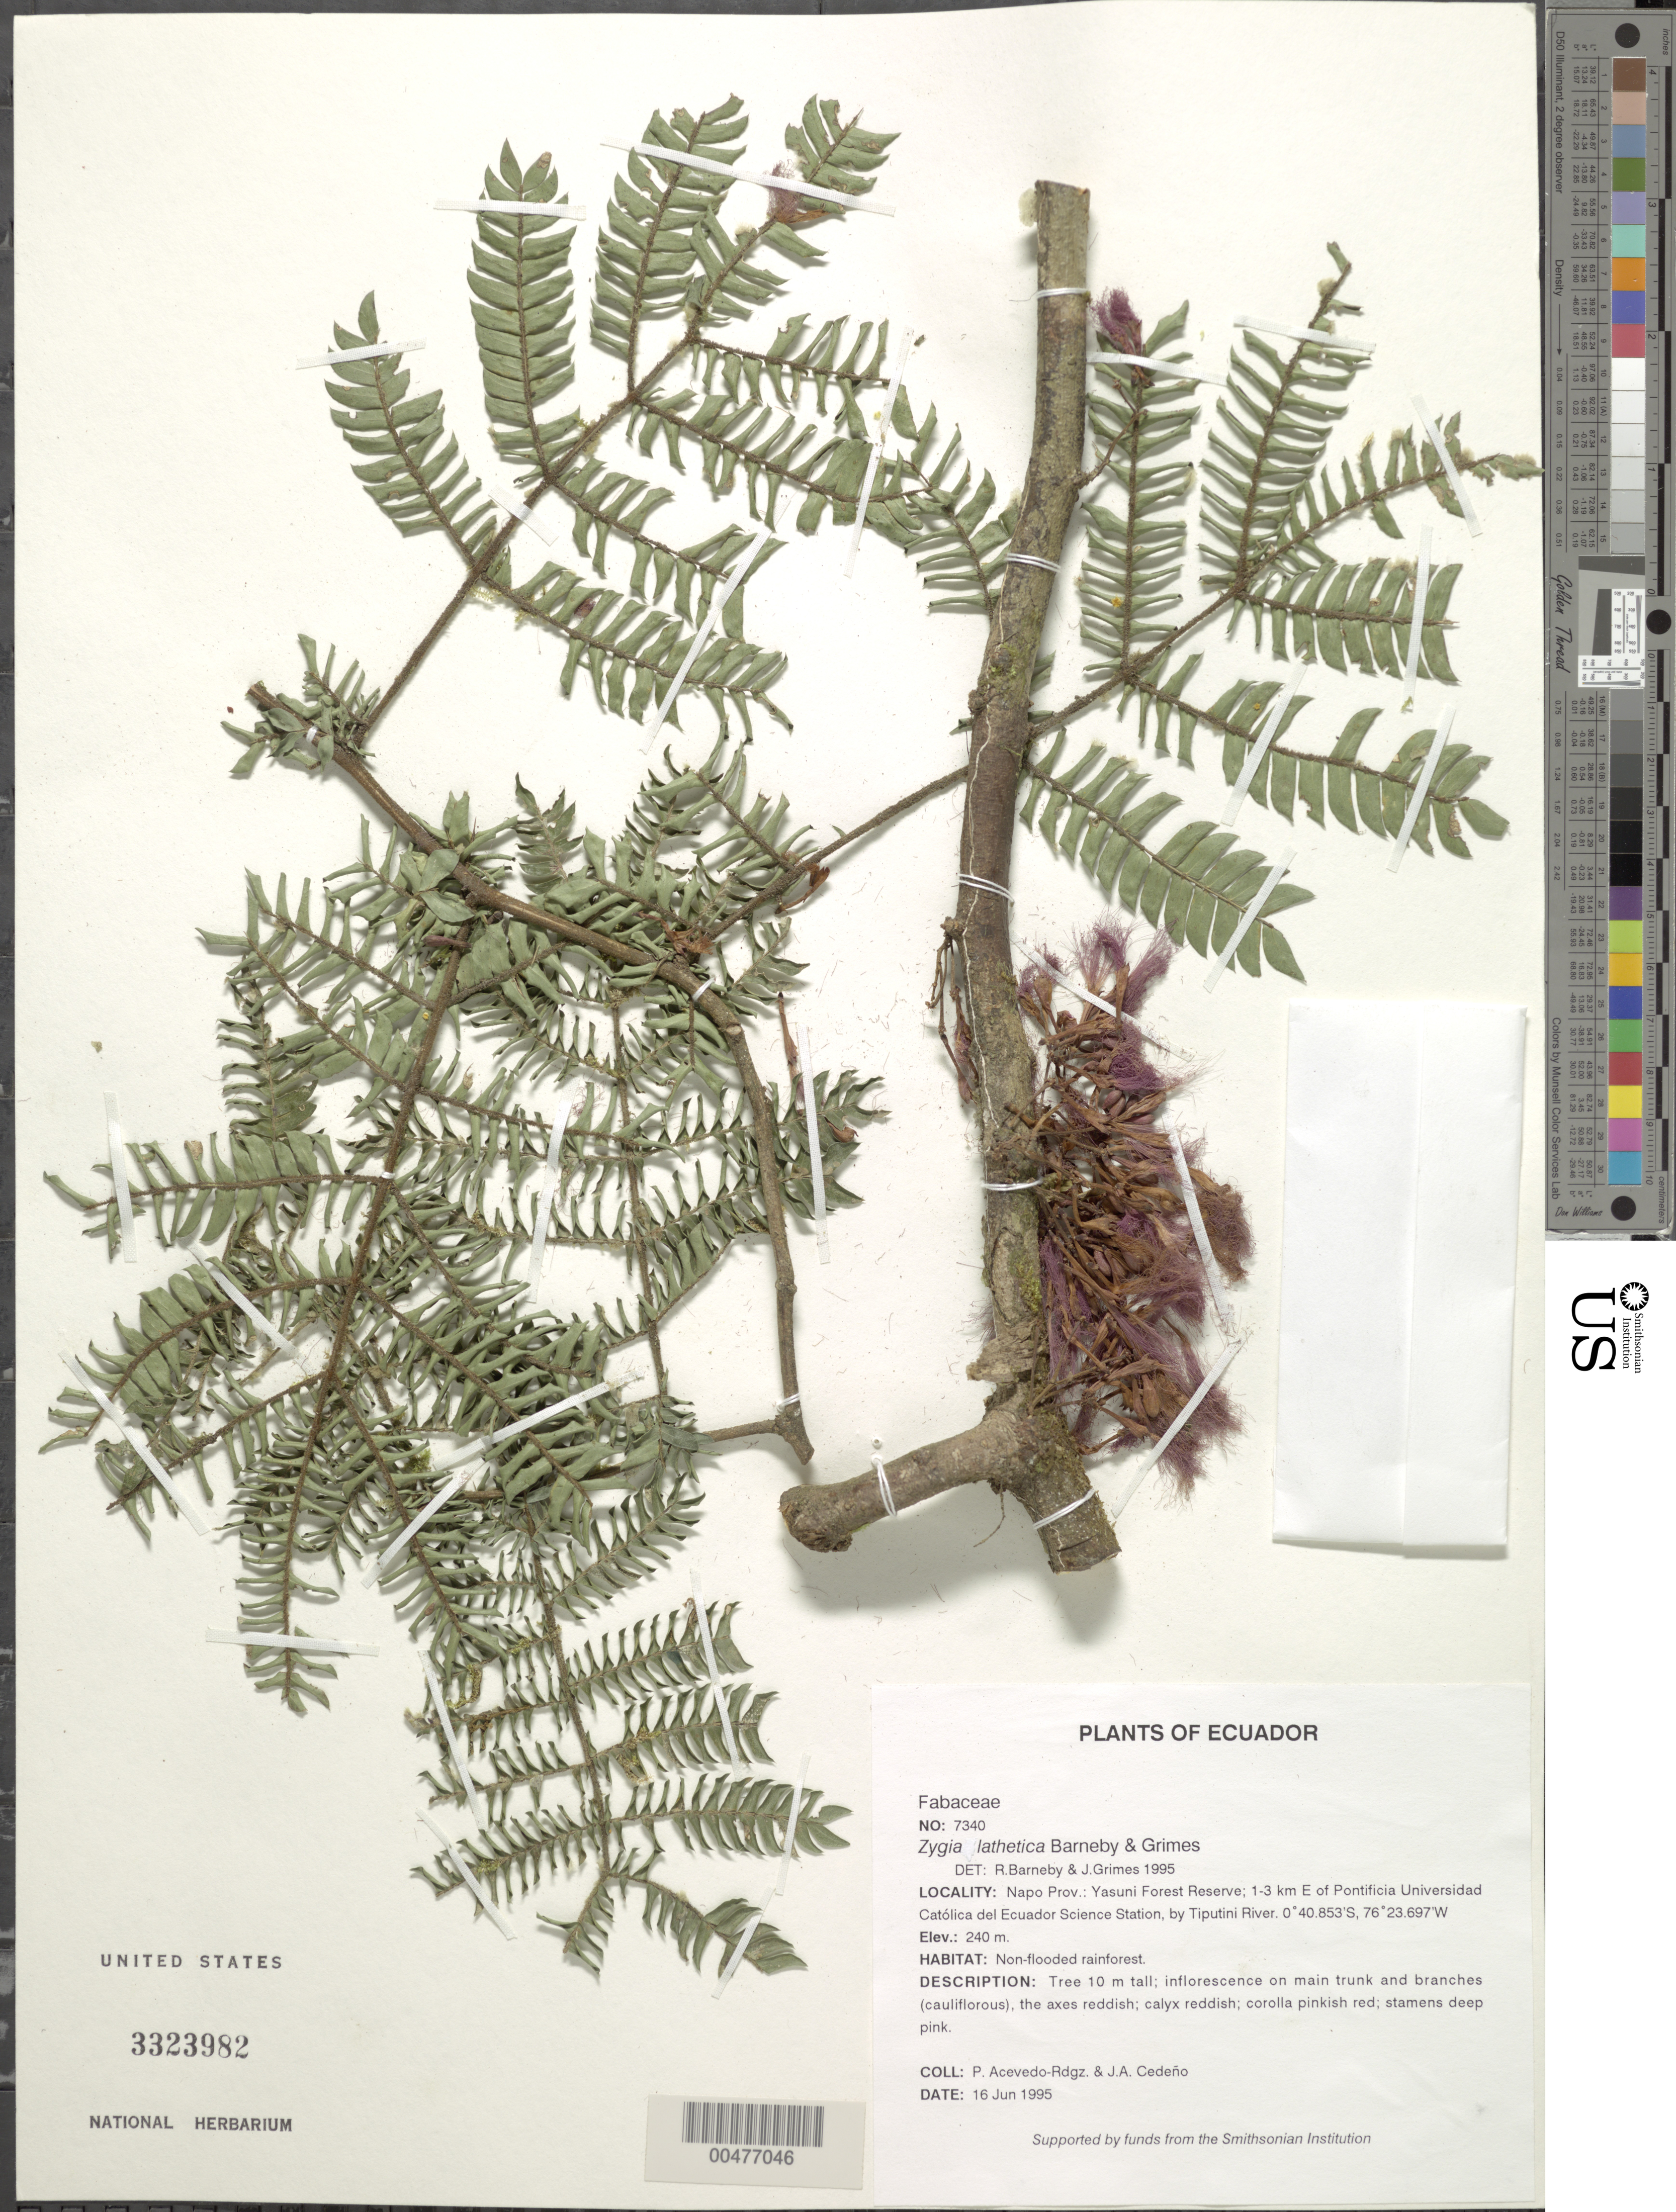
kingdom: Plantae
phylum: Tracheophyta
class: Magnoliopsida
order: Fabales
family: Fabaceae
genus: Zygia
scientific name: Zygia lathetica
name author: Barneby & J.W. Grimes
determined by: Barneby, Rupert C., (NY)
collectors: P. Acevedo-Rodr. & J. A. Cedeño M.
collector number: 7340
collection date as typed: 16 Jun 1995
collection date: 1995-06-16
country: Ecuador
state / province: Napo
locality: Napo Prov.: Yasuni Forest Reserve; 1-3 km E of Pontificia Universidad Católica del Ecuador Science Station by Tiputini River.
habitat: Non-flooded rainforest.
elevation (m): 240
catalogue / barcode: US 3323982